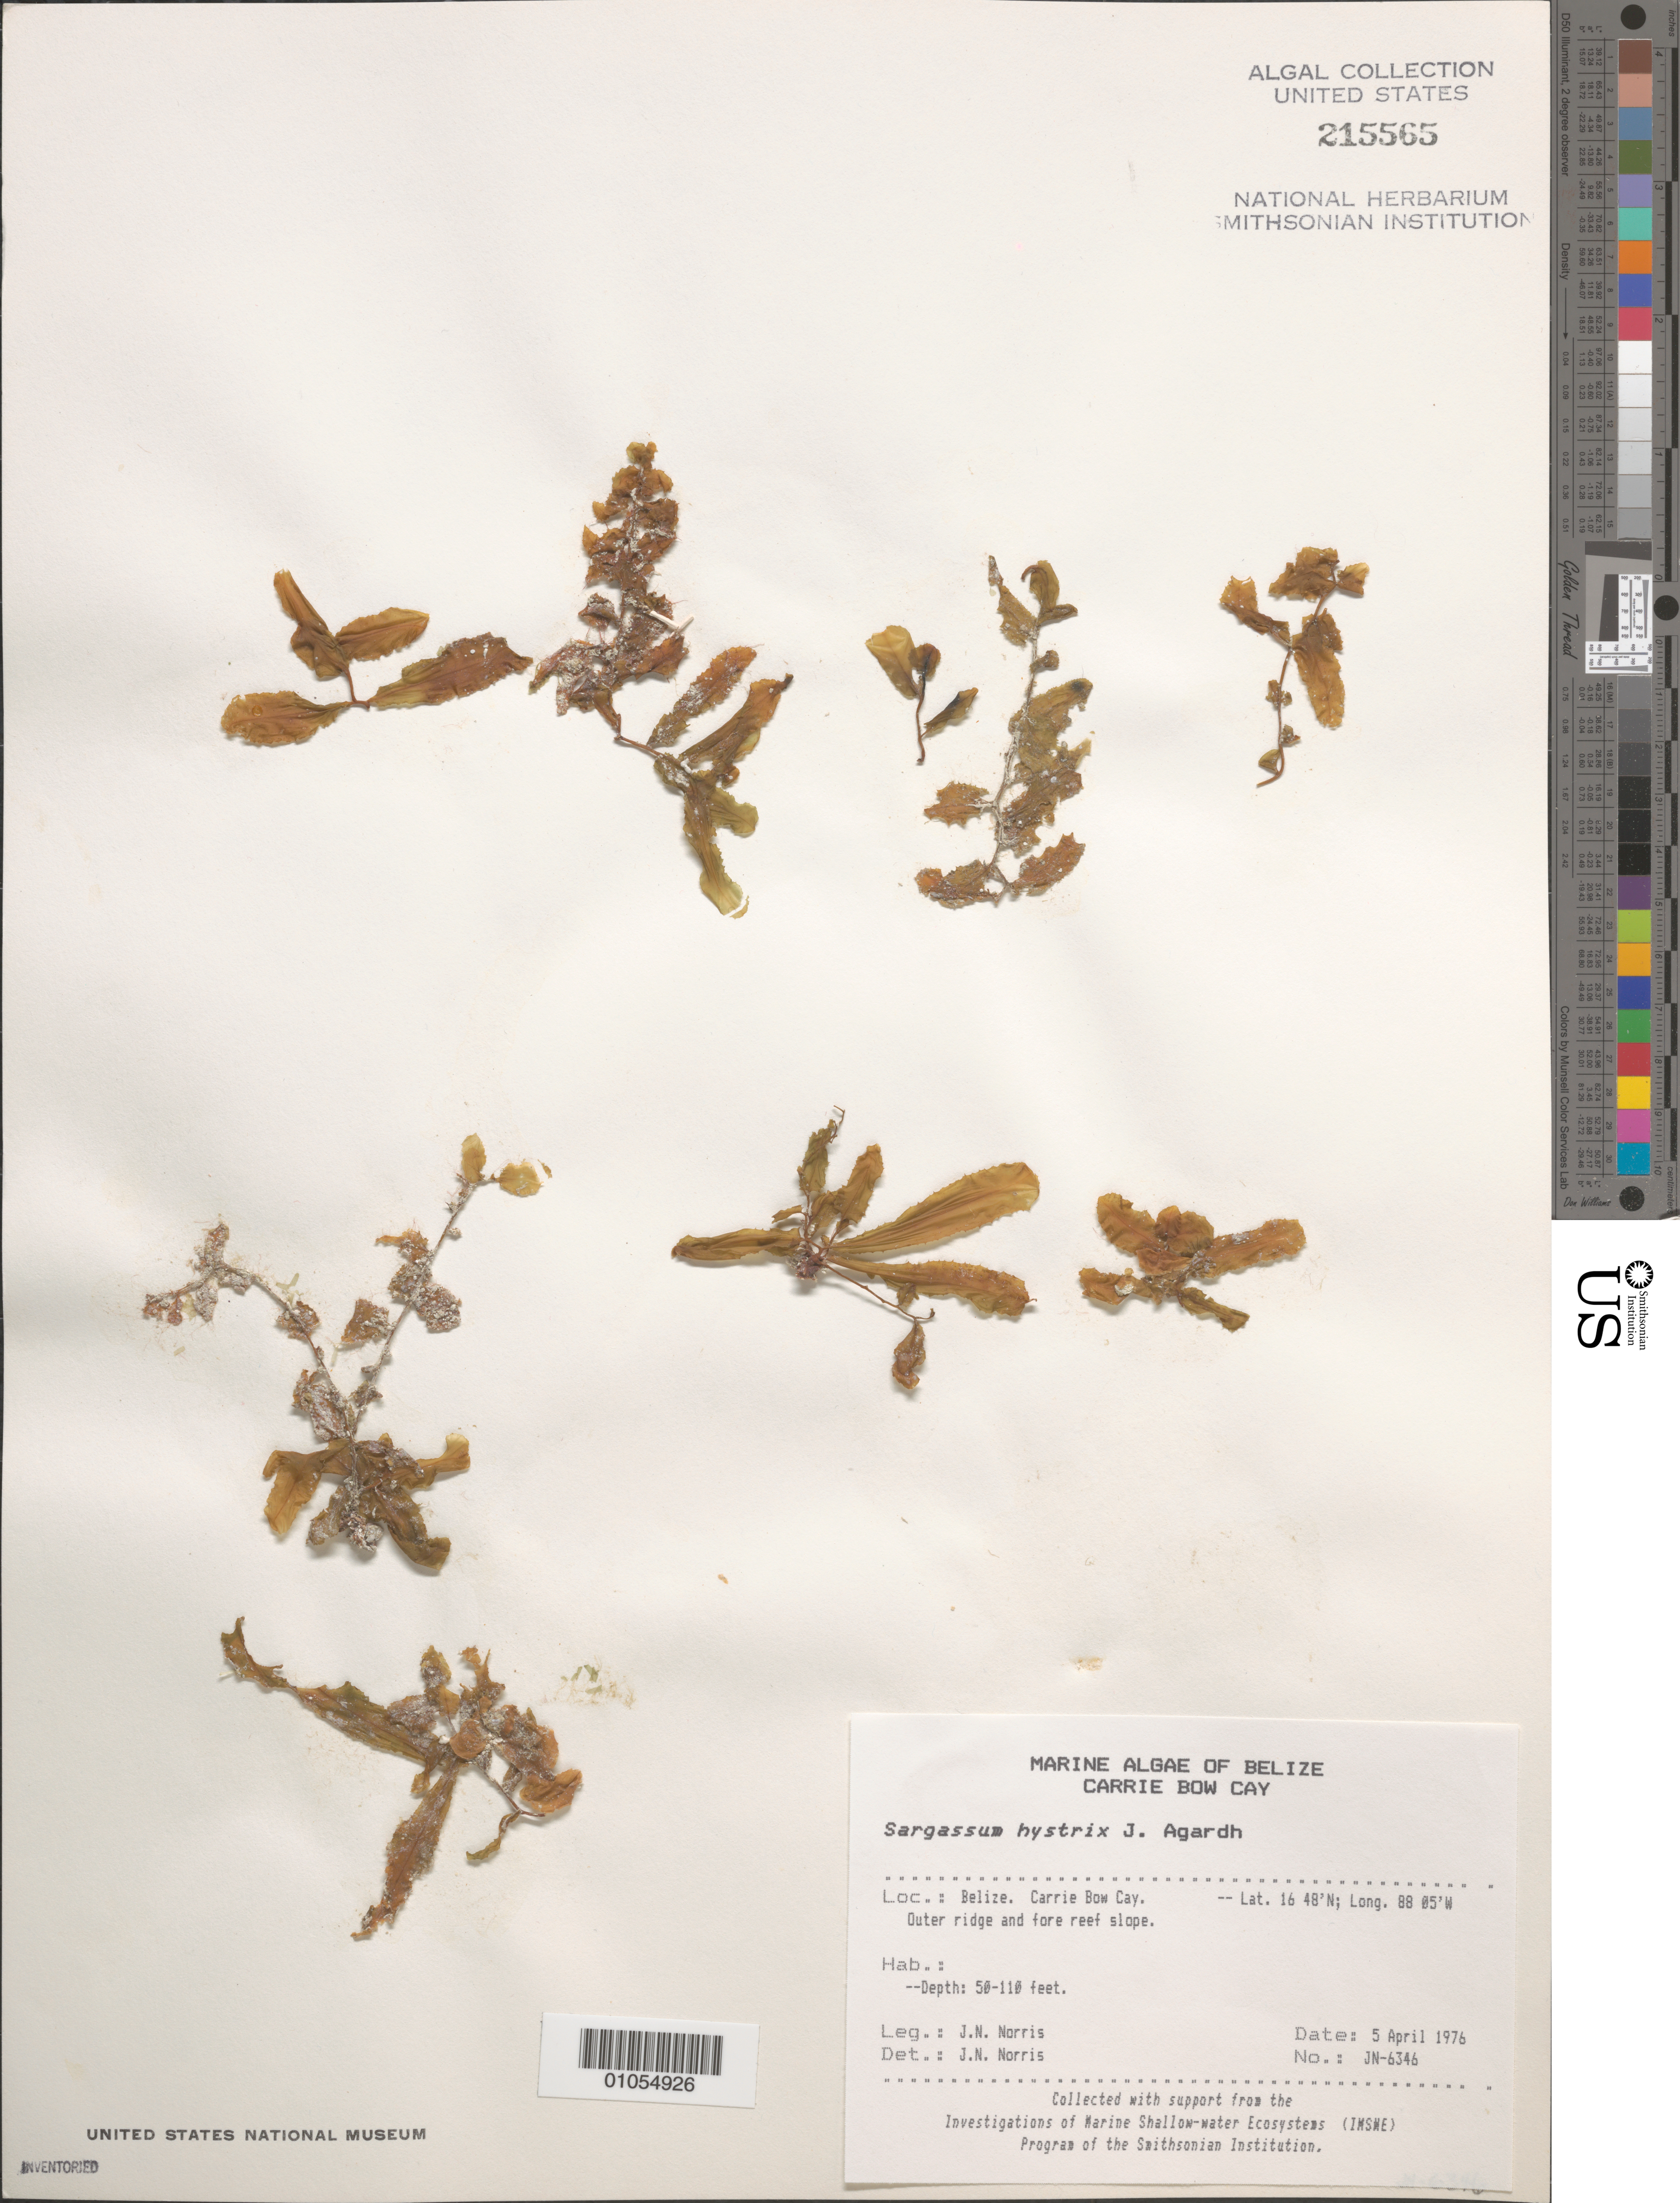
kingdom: Chromista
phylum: Ochrophyta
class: Phaeophyceae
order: Fucales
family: Sargassaceae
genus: Sargassum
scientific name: Sargassum hystrix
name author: J. Agardh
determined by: Norris, James N.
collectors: J. N. Norris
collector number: JN-6346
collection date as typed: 05 Apr 1976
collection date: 1976-04-05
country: Belize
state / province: Stann Creek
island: Carrie Bow Cay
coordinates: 16 48'N, 88 05'W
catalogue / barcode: US 215565